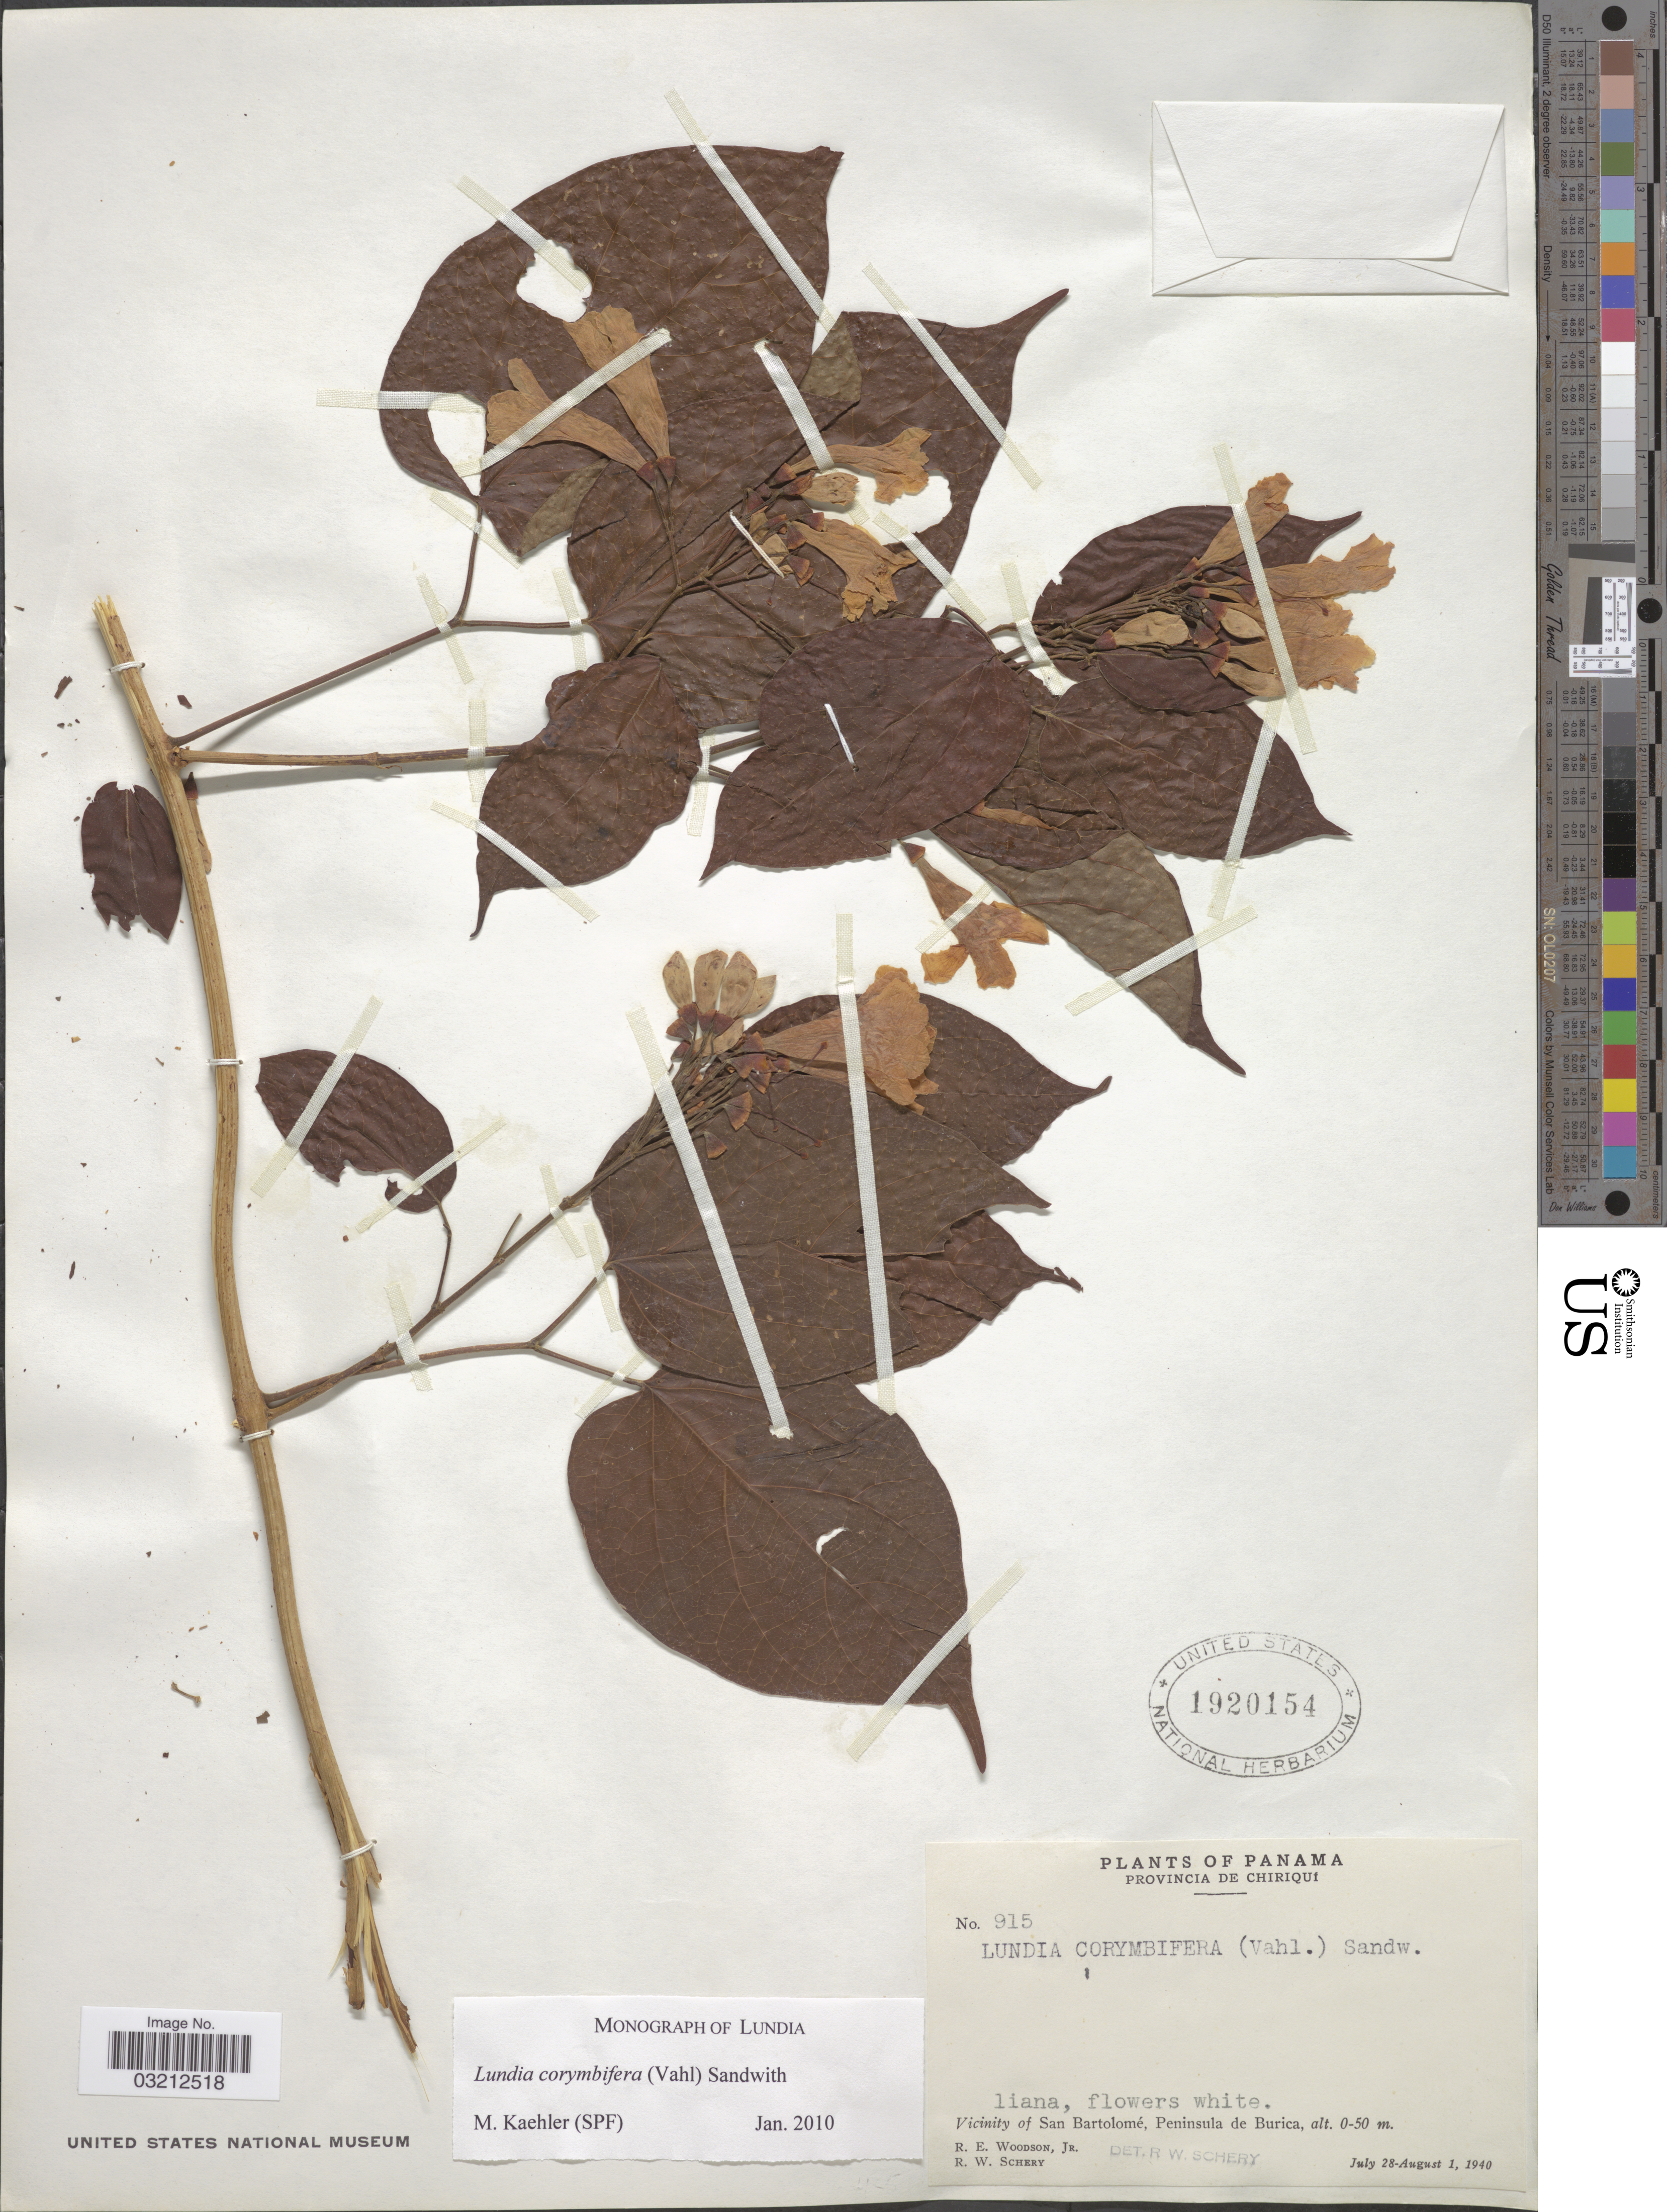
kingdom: Plantae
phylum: Tracheophyta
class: Magnoliopsida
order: Lamiales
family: Bignoniaceae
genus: Lundia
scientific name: Lundia corymbifera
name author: (Vahl) Sandwith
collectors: R. E. Woodson & R. W. Schery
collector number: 915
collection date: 1940-07-28/1940-08-01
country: Panama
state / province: Chiriqui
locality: Vicinity of San Bartolomé, Peninsula de Burica.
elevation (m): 0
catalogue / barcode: US 1920154